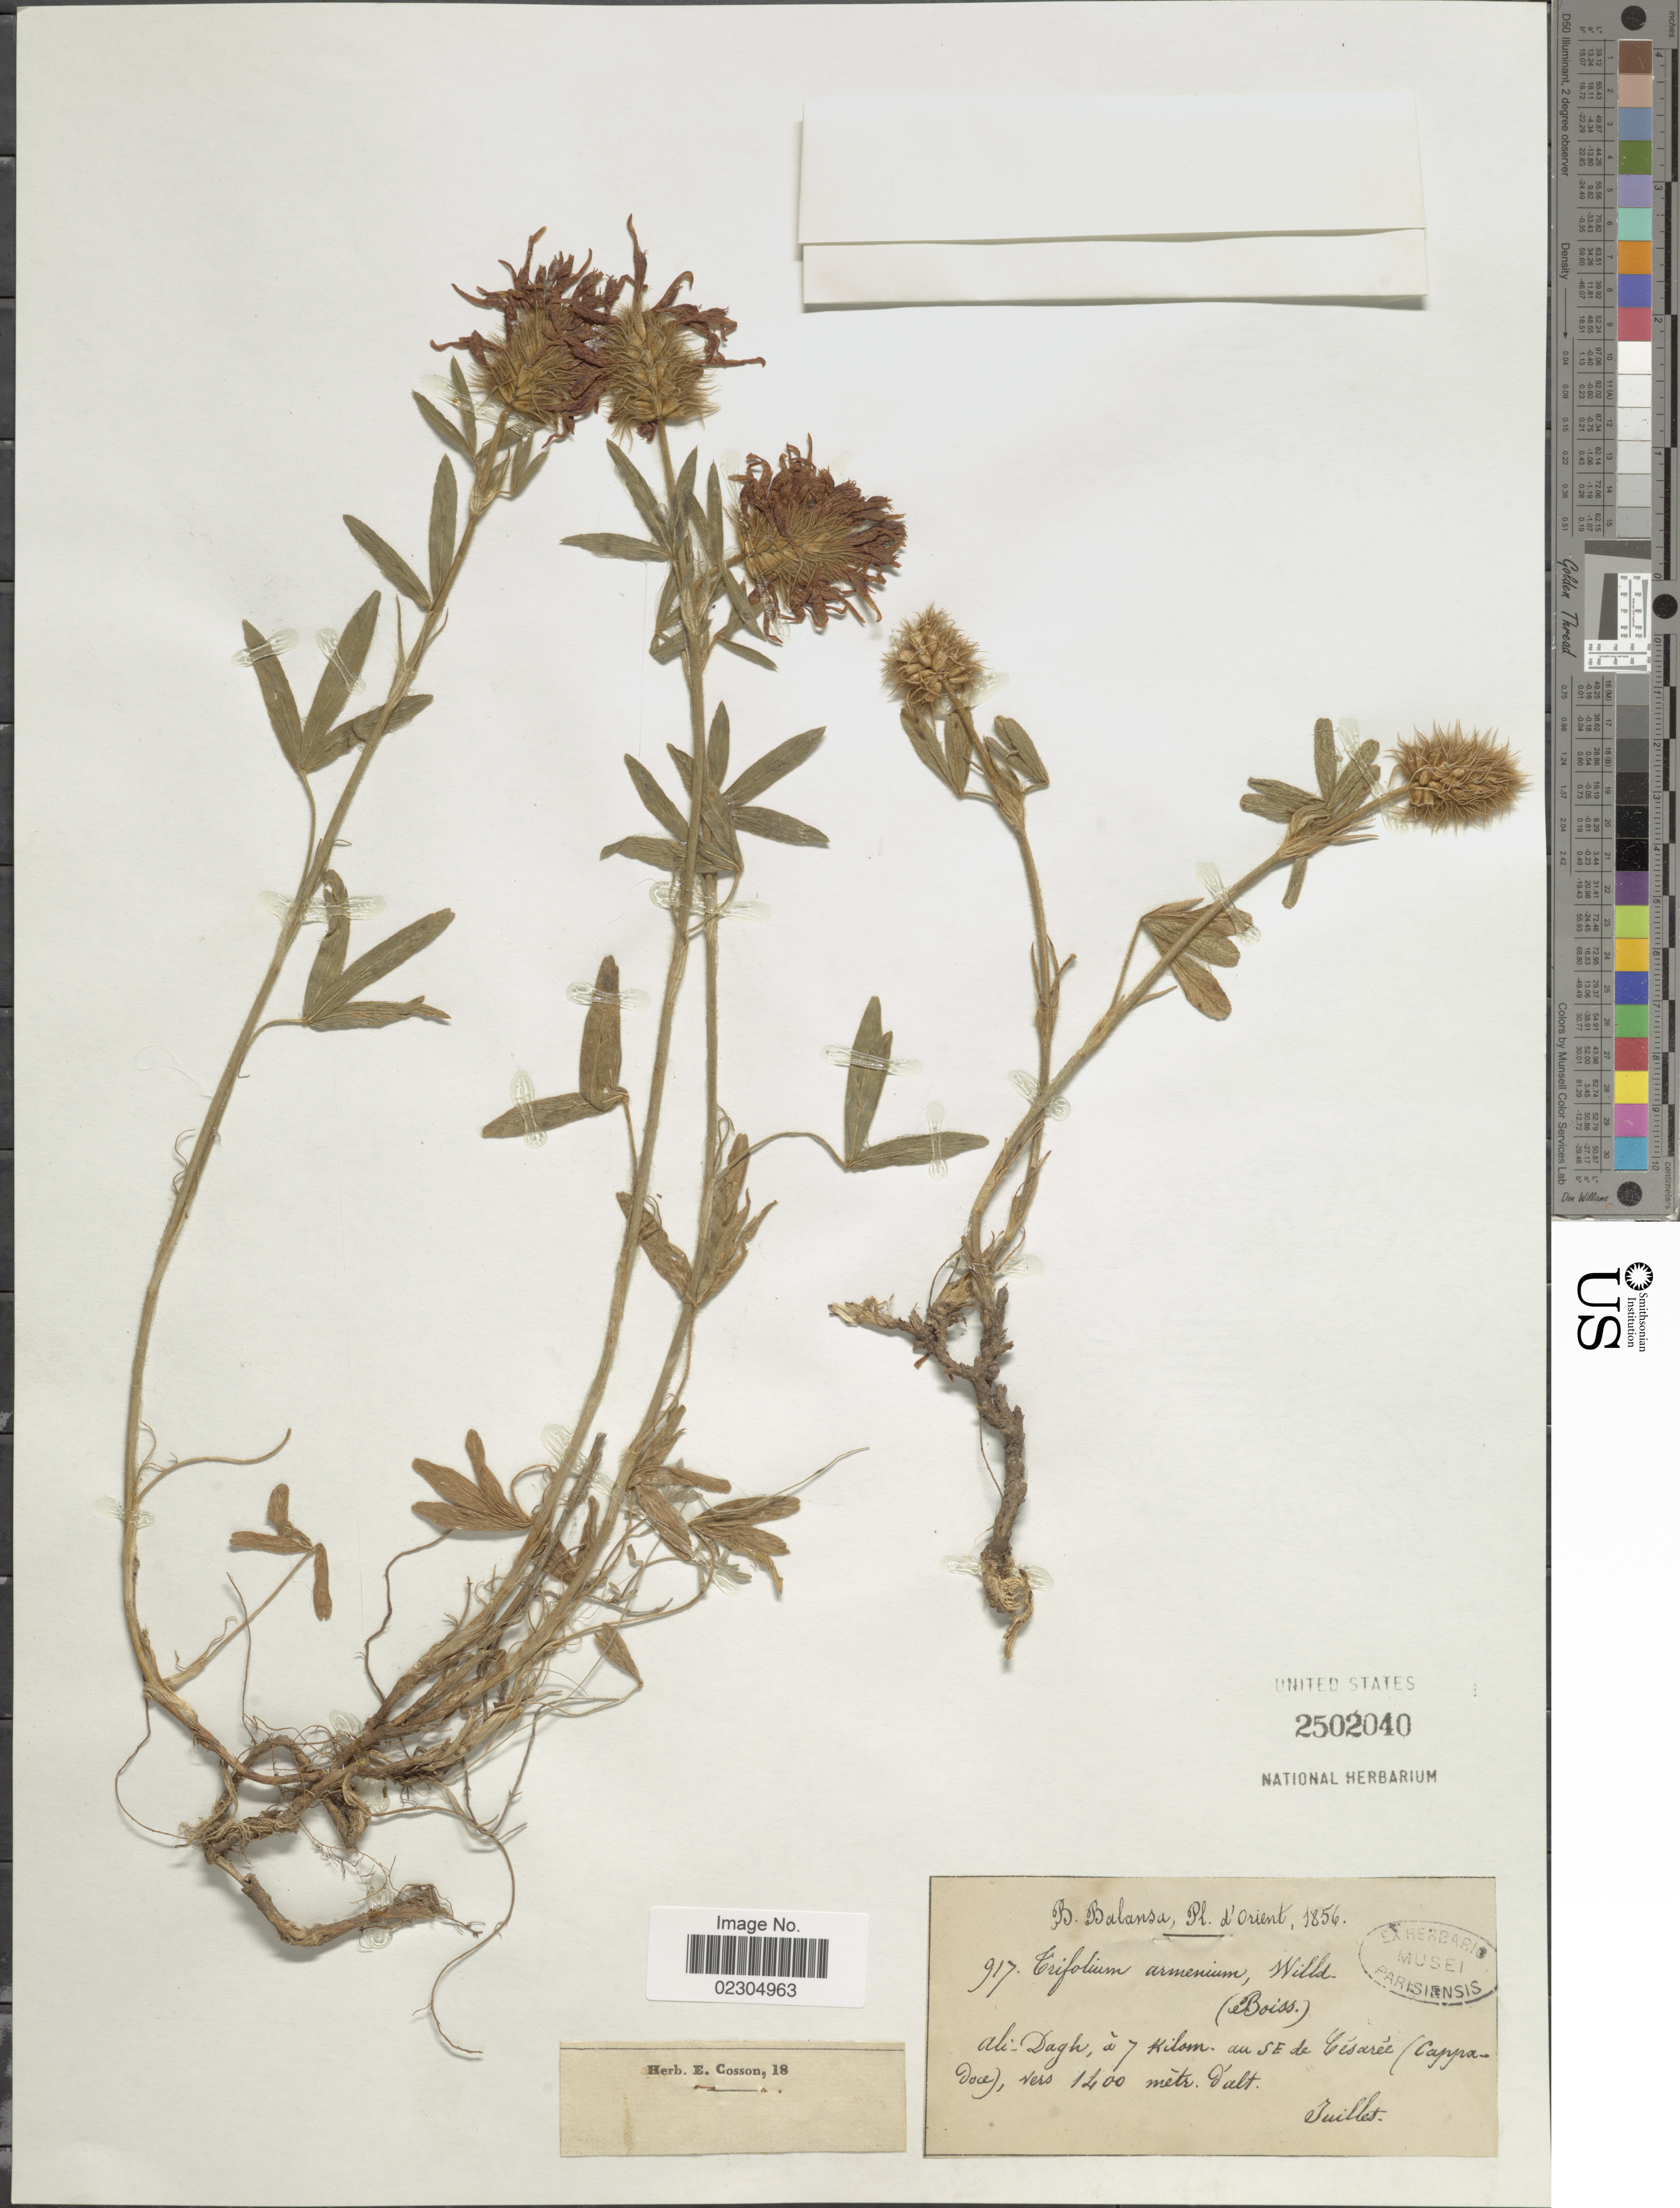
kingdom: Plantae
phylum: Tracheophyta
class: Magnoliopsida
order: Fabales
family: Fabaceae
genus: Trifolium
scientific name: Trifolium armeniacum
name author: Penny ex G. Don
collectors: B. Balansa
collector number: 917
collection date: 1856-07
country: Turkey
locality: Orient. Ali-Dagh, a 7 Kilom. au SE de Cesaree (Cappa- Doce).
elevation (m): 1400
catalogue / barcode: US 2502040